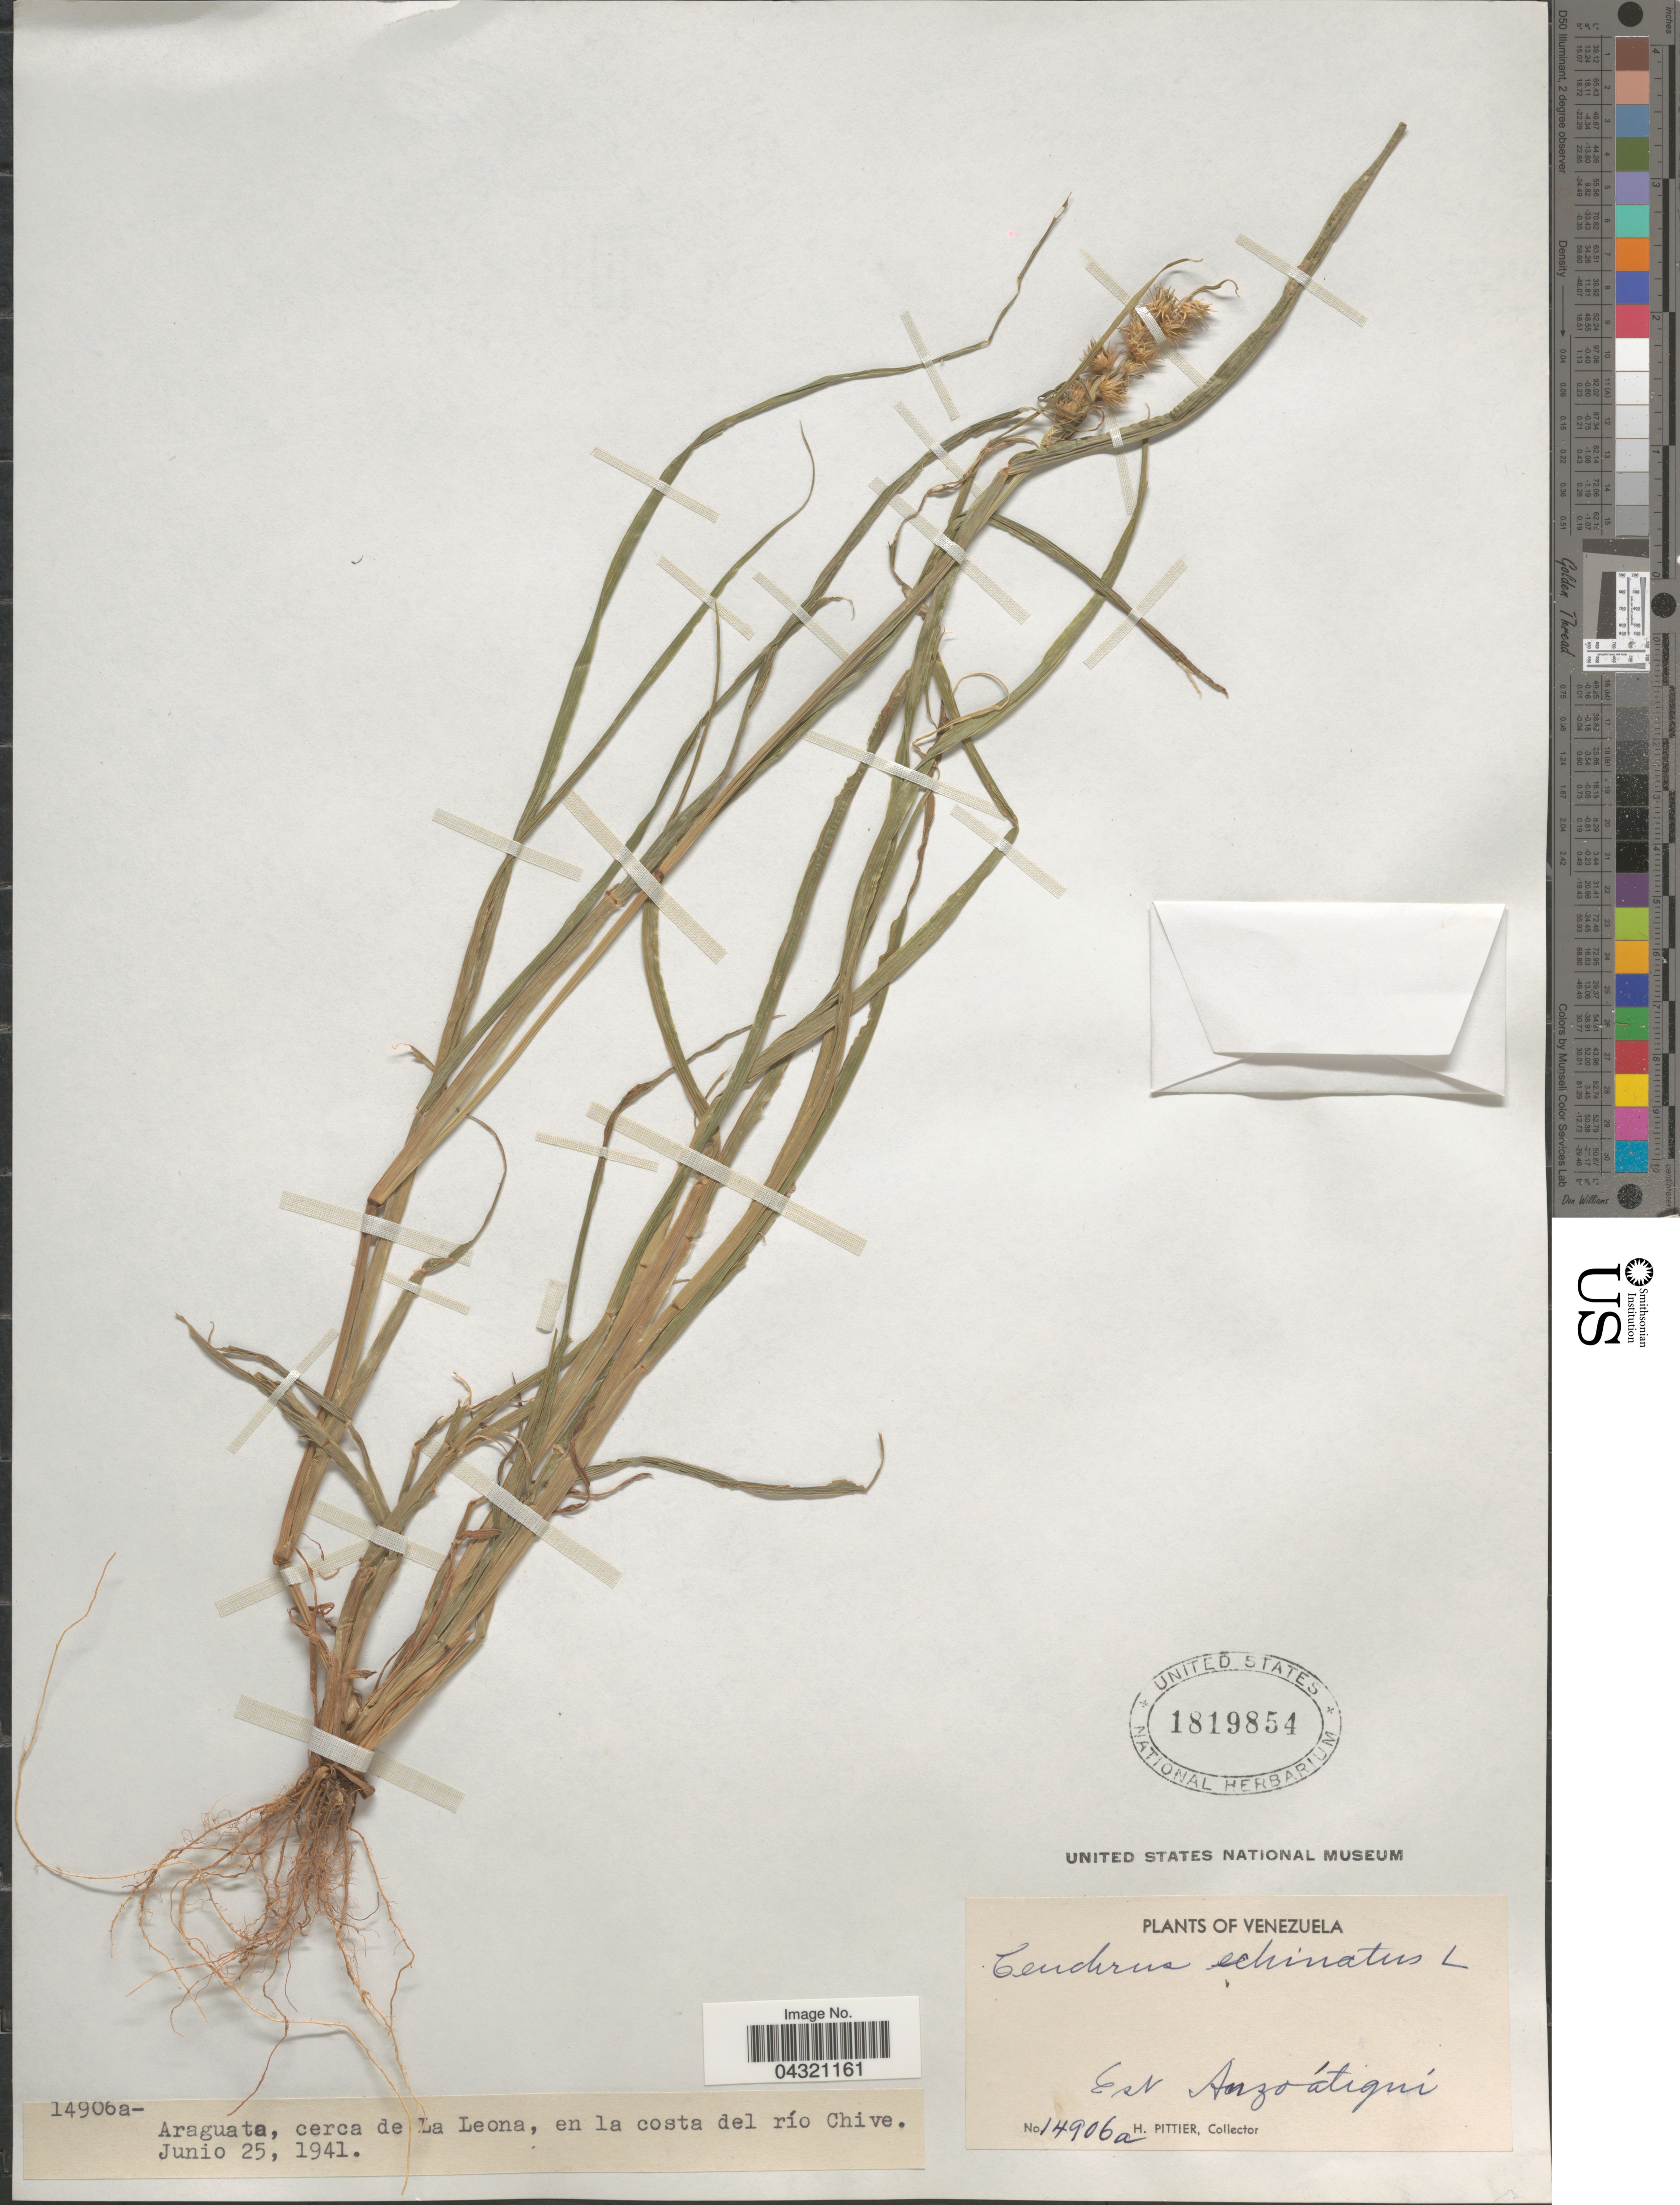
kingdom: Plantae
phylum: Tracheophyta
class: Liliopsida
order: Poales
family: Poaceae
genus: Cenchrus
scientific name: Cenchrus echinatus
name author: L.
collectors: H. F. Pittier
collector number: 14906a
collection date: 1941-06-25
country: Venezuela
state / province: Anzoategui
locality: Araguata, cerca de La Leona, en la costa del río Chive. Est Anzoátiquí.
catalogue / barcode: US 1819854